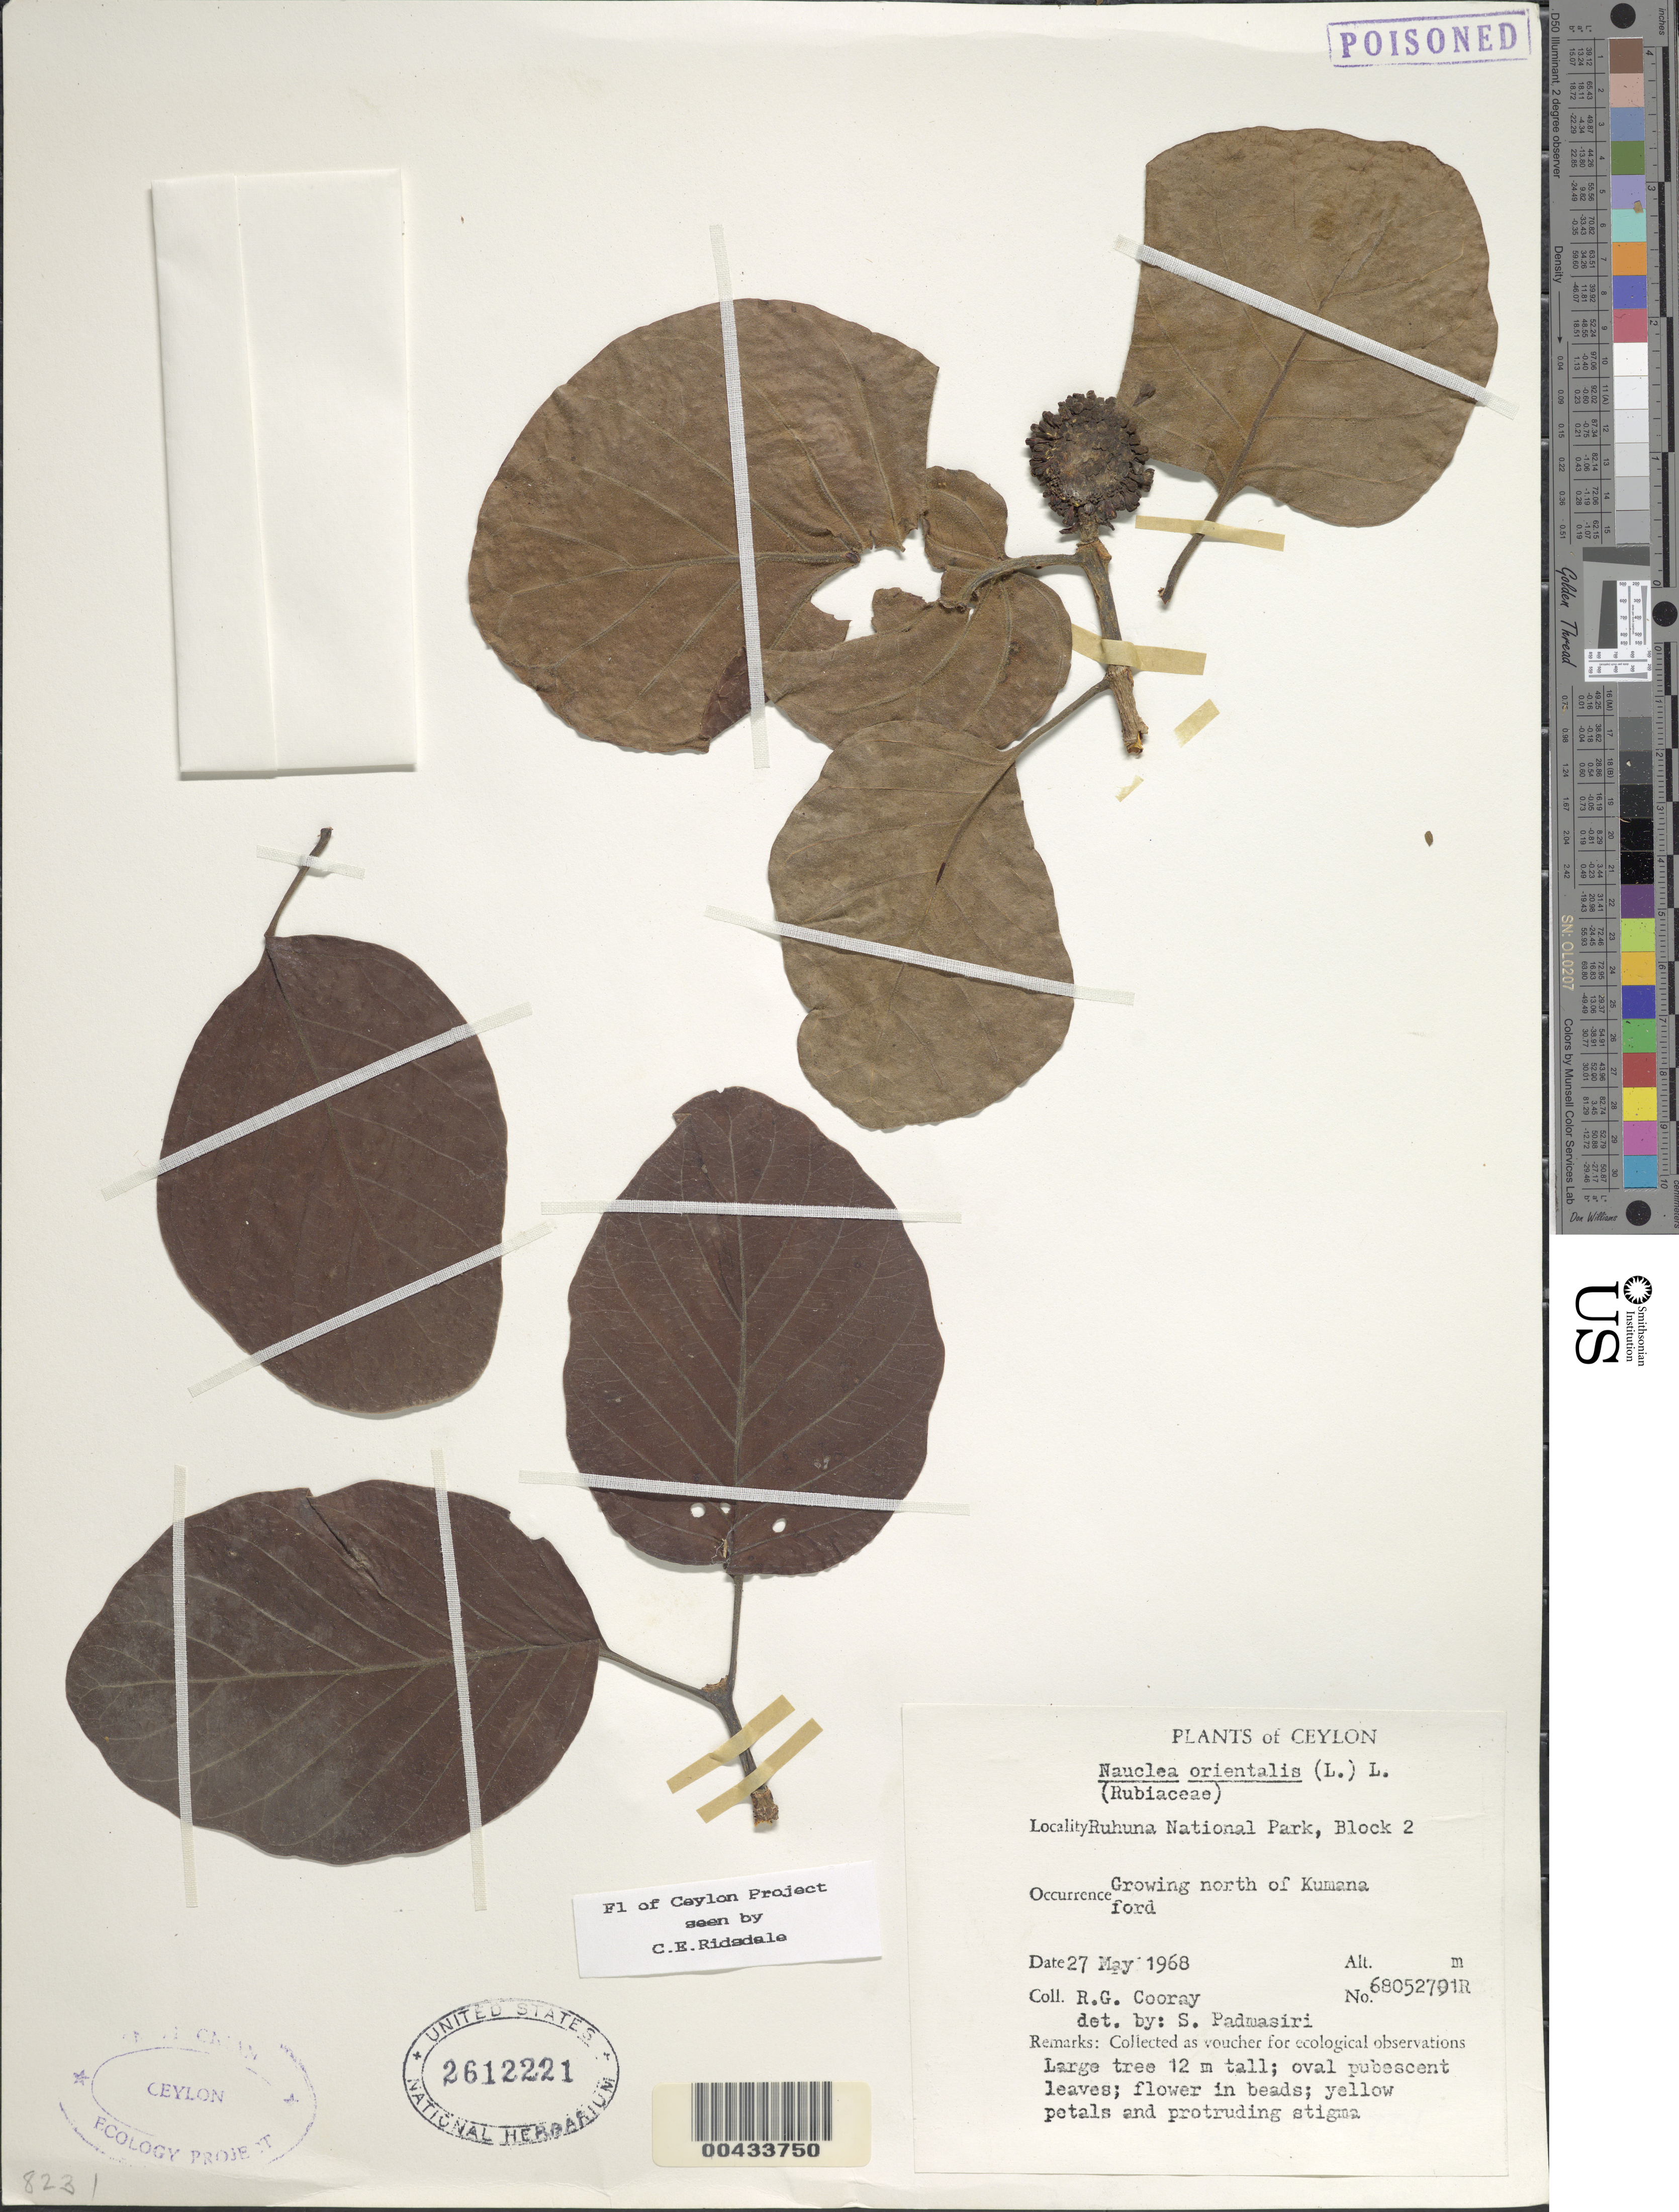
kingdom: Plantae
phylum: Tracheophyta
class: Magnoliopsida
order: Gentianales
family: Rubiaceae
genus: Nauclea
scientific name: Nauclea orientalis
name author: (L.) L.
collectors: R. Cooray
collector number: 68052701R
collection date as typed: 27 May 1968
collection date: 1968-05-27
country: Sri Lanka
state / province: Southern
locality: Ruhuna National Park, Block I, N of Kumana ford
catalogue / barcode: US 2612221